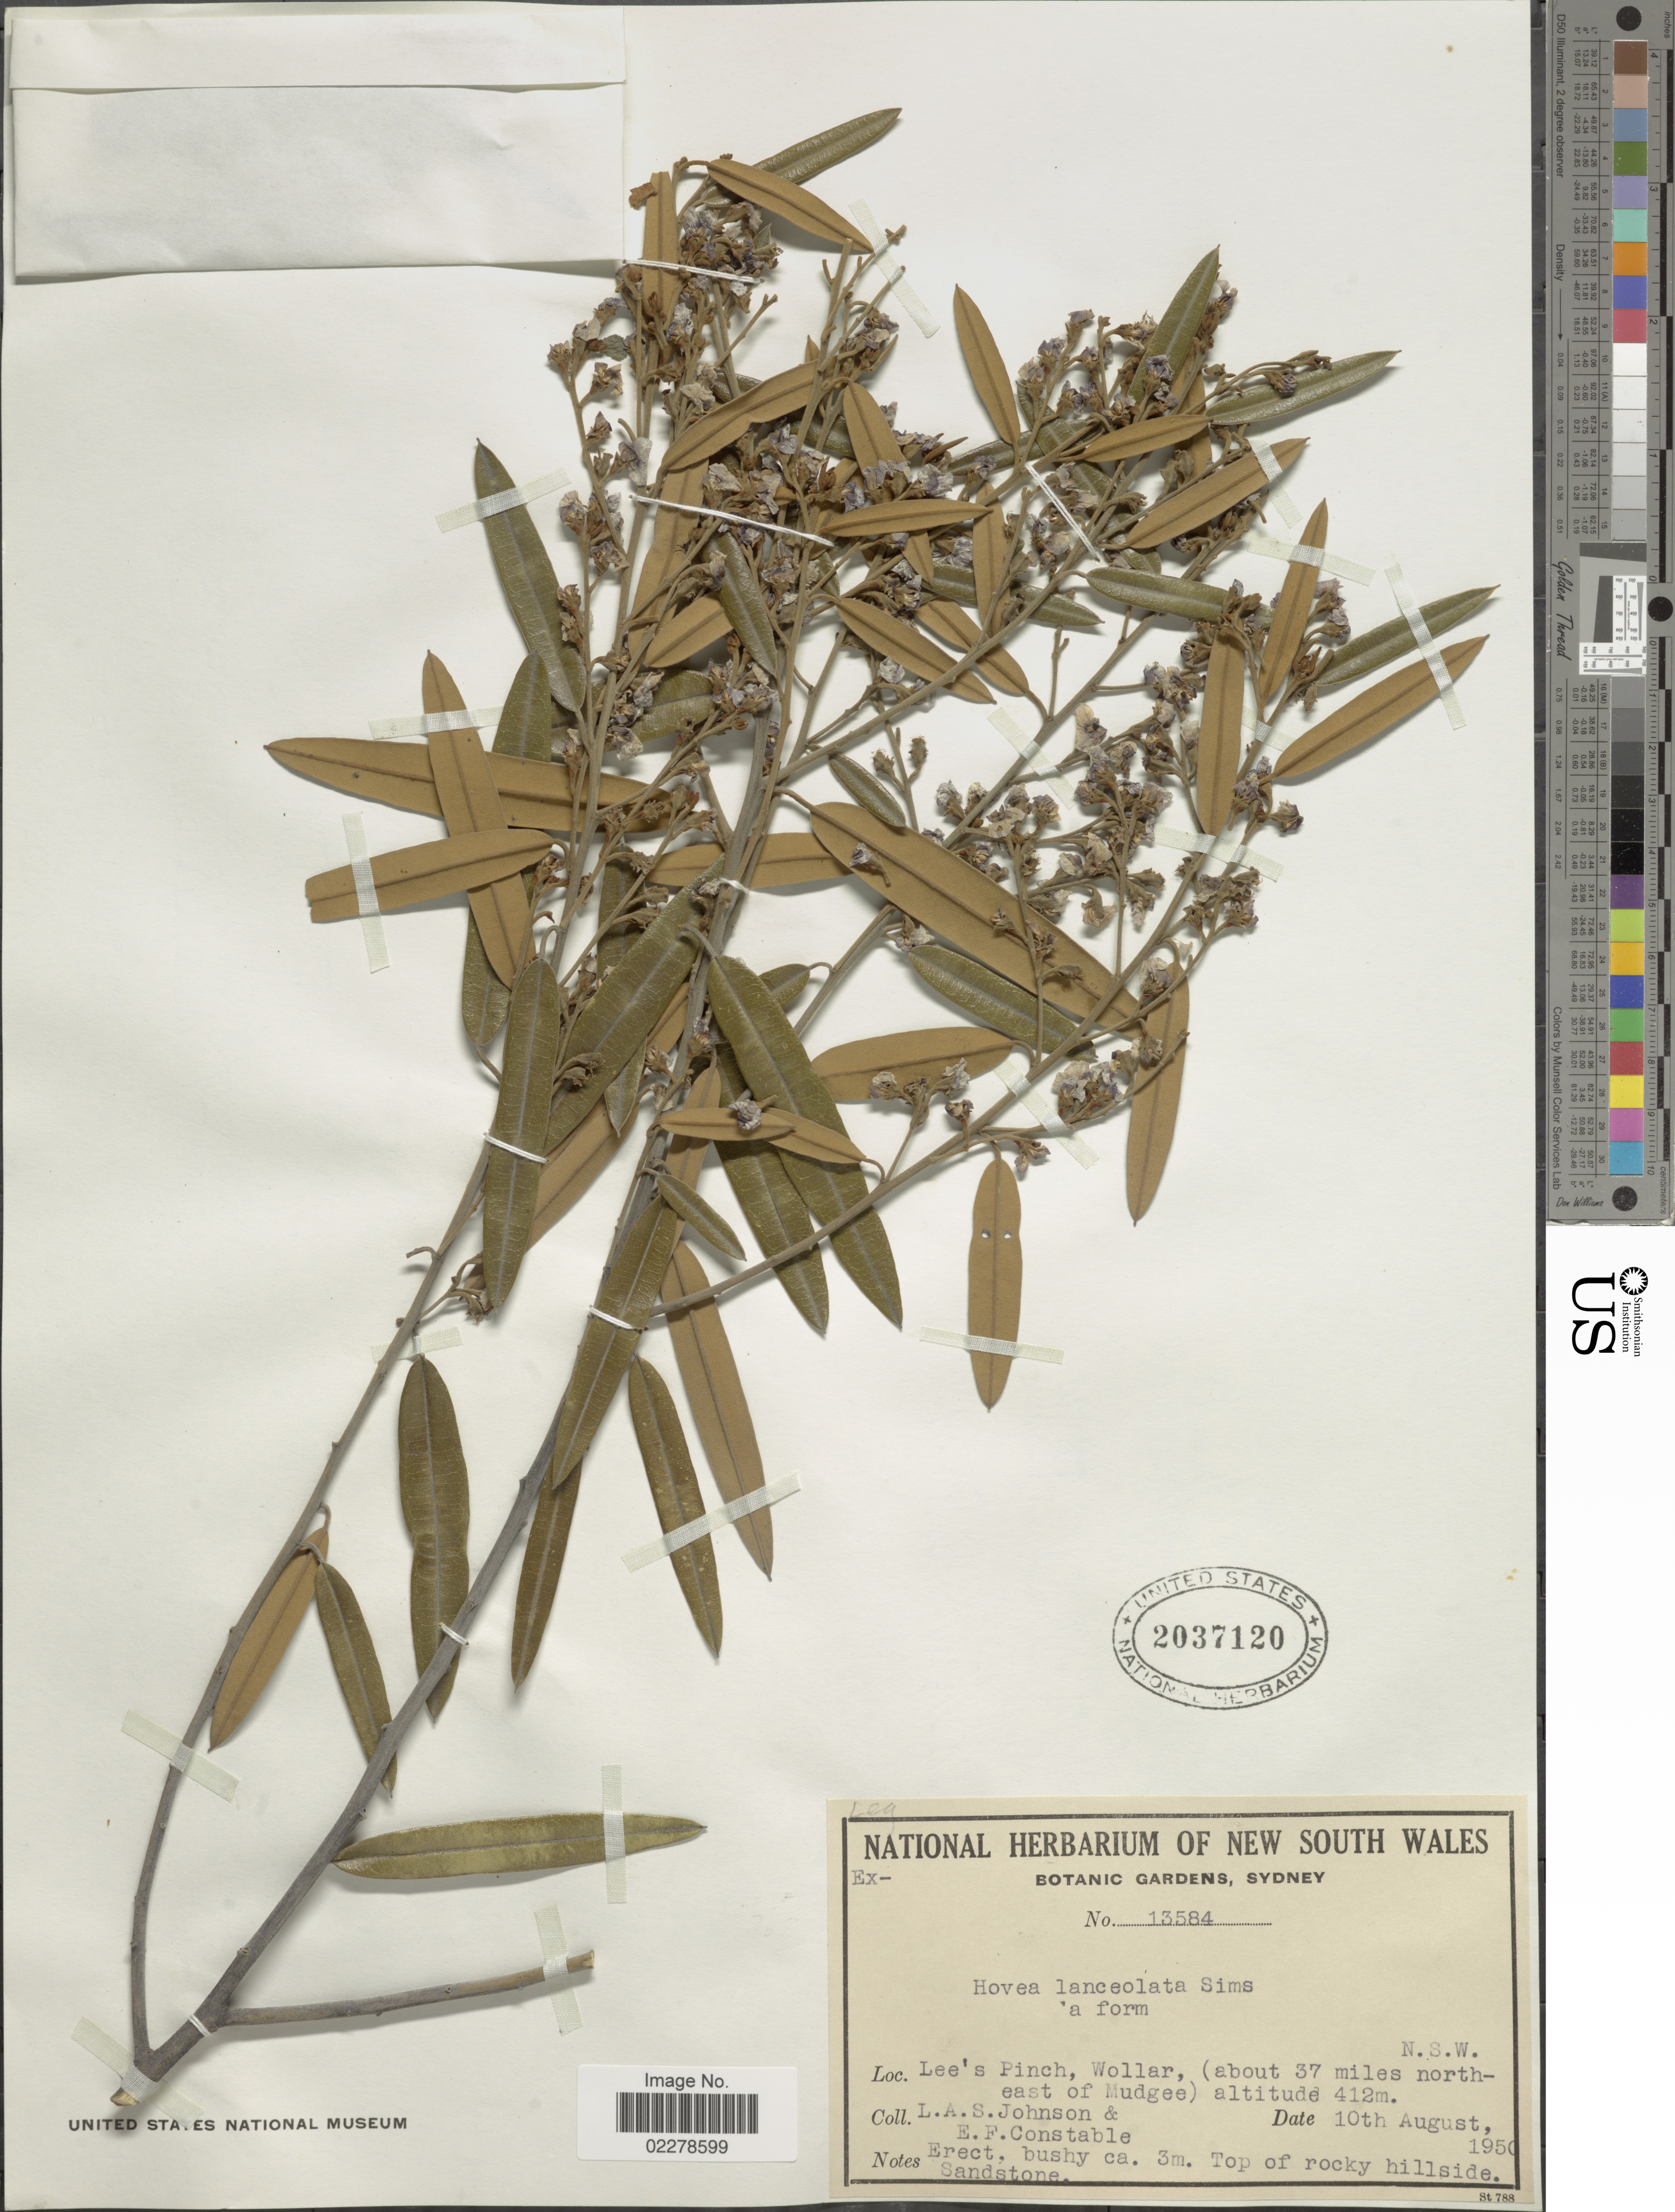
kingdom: Plantae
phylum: Tracheophyta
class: Magnoliopsida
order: Fabales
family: Fabaceae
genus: Hovea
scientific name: Hovea lanceolata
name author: Sims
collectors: L. A. S. Johnson & E. F. Constable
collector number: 13584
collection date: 1950-08-10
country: Australia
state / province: New South Wales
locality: Lee's Pinch, Wollar, (about 37 miles north-east of Mudgee). N.S.W.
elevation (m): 412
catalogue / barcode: US 2037120